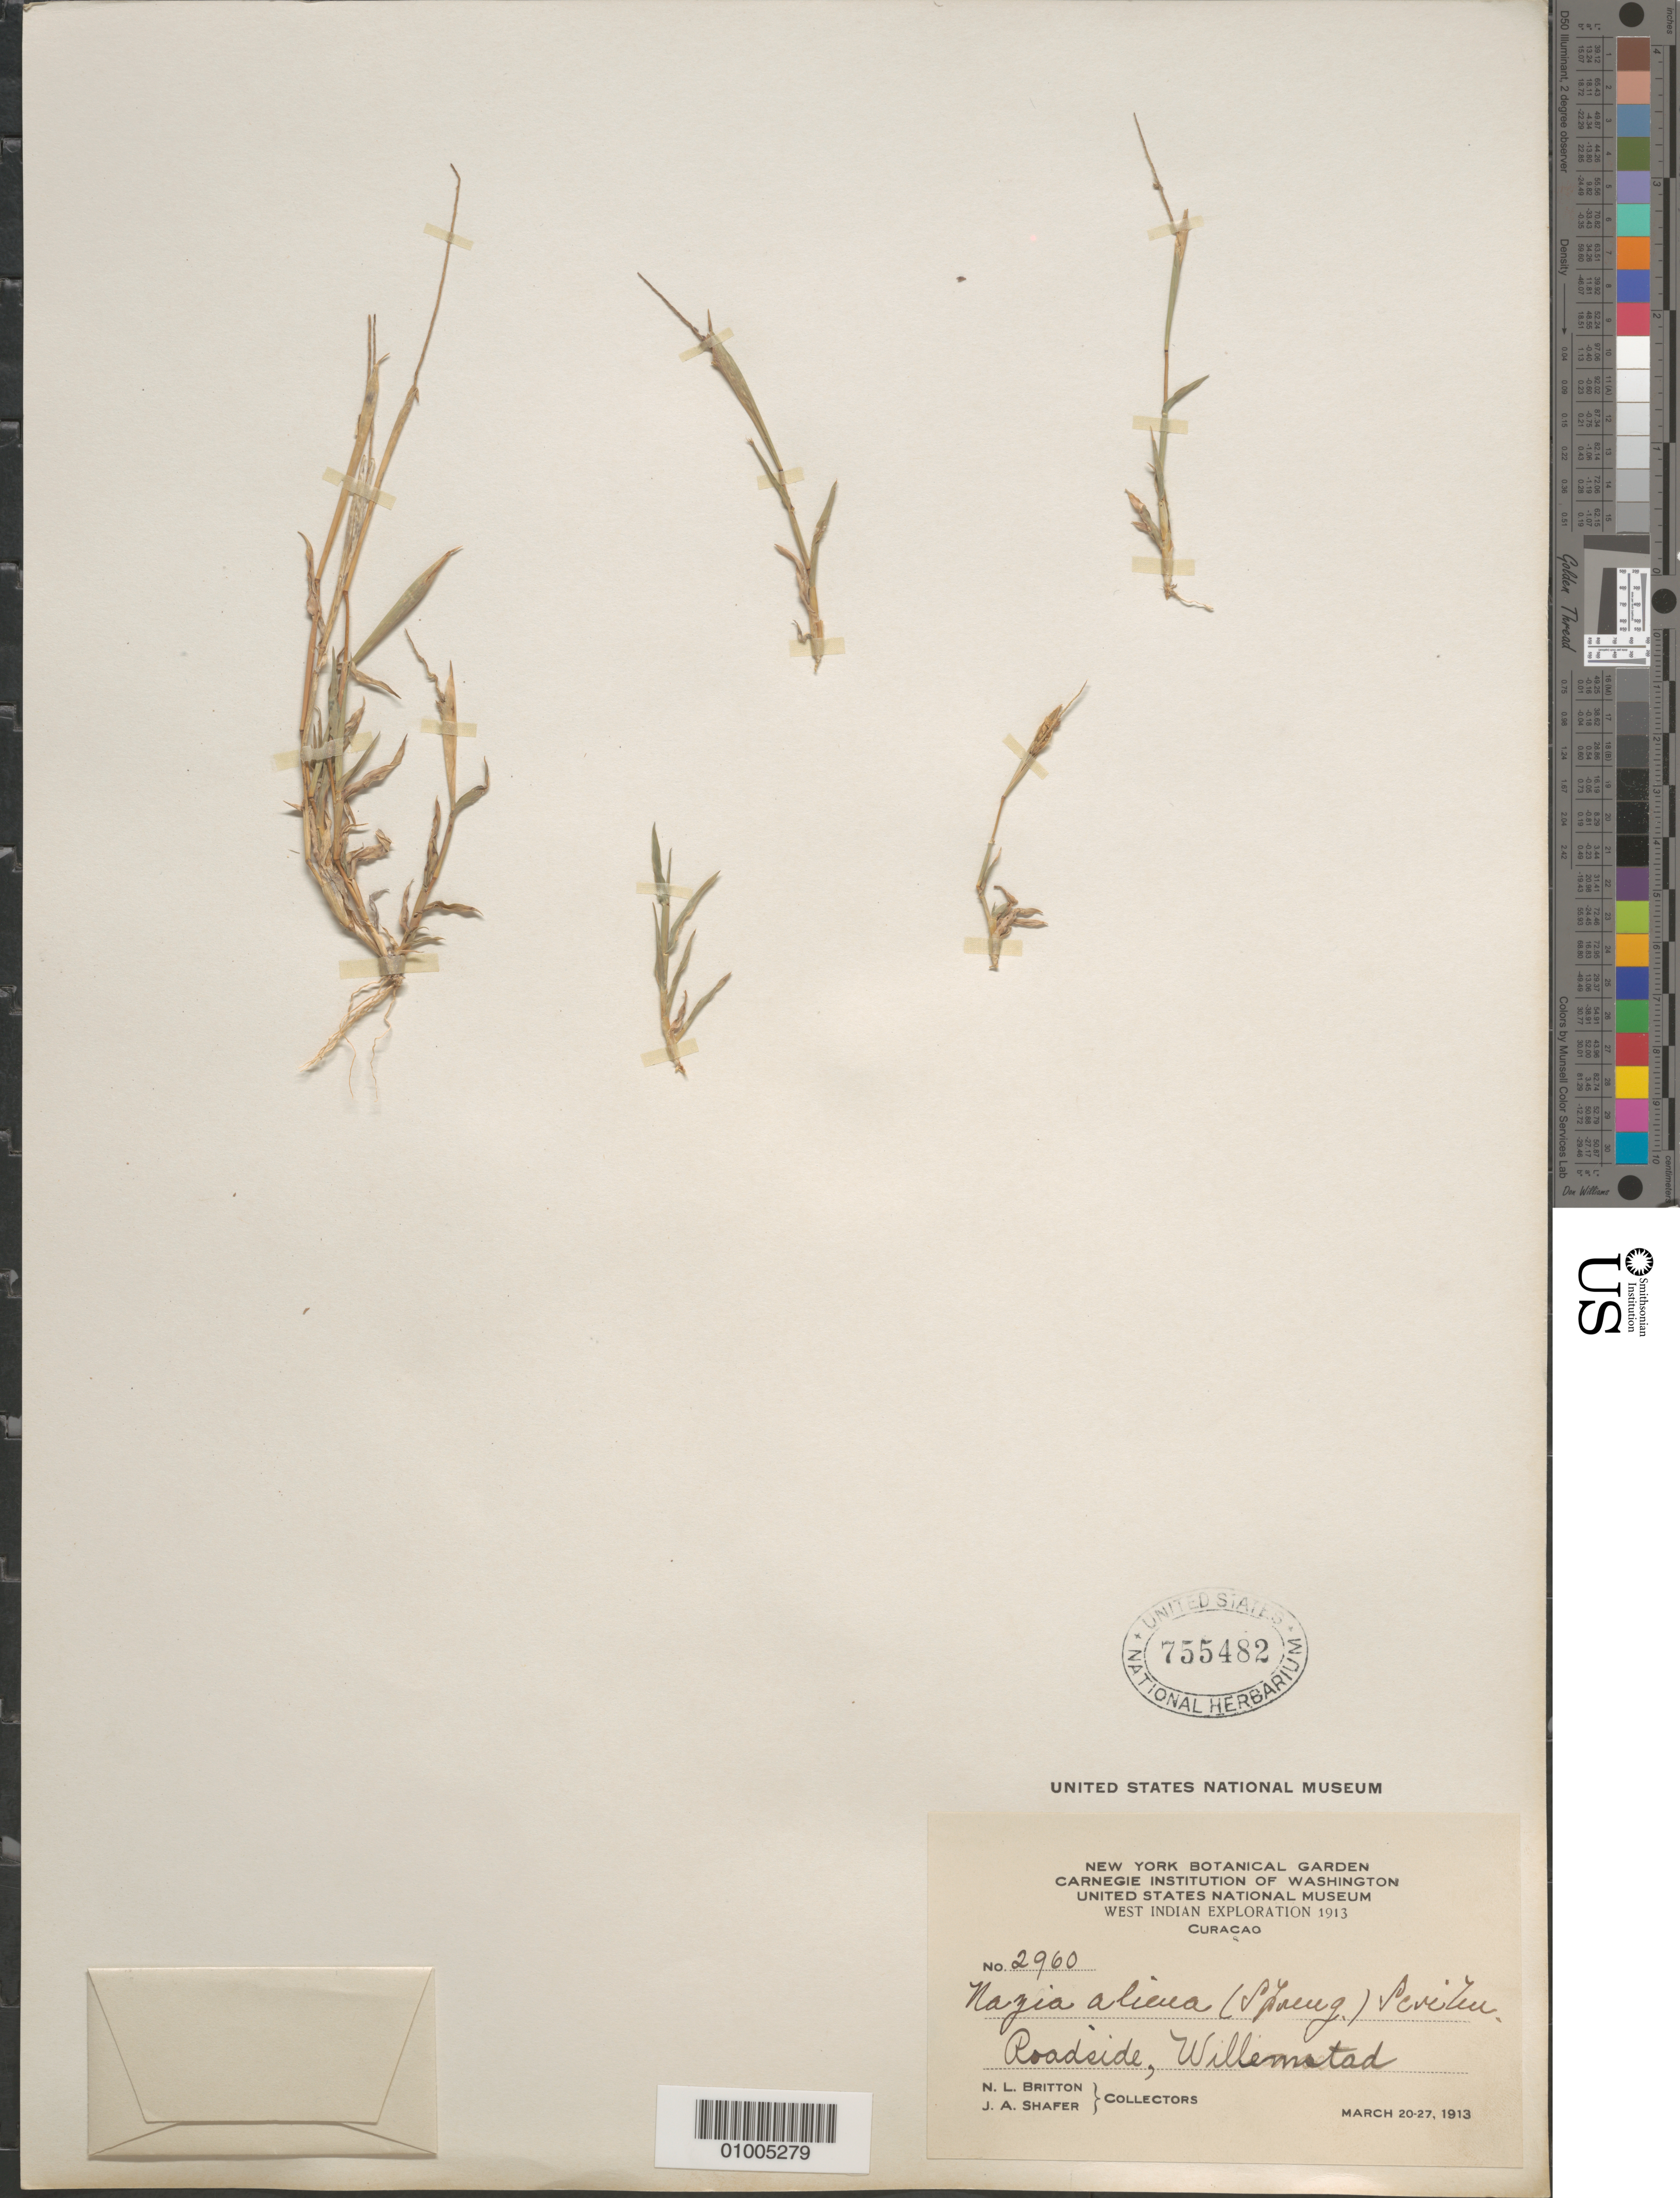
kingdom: Plantae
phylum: Tracheophyta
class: Liliopsida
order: Poales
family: Poaceae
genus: Tragus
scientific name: Tragus berteronianus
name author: Schult.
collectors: N. Britton & J. A. Shafer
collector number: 2960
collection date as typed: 20 Mar 1913 to 27 Mar 1913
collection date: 1913-03-20/1913-03-27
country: Curaçao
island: Curaçao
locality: Roadside, Willemsted.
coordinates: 0 N, 0 E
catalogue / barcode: US 755482